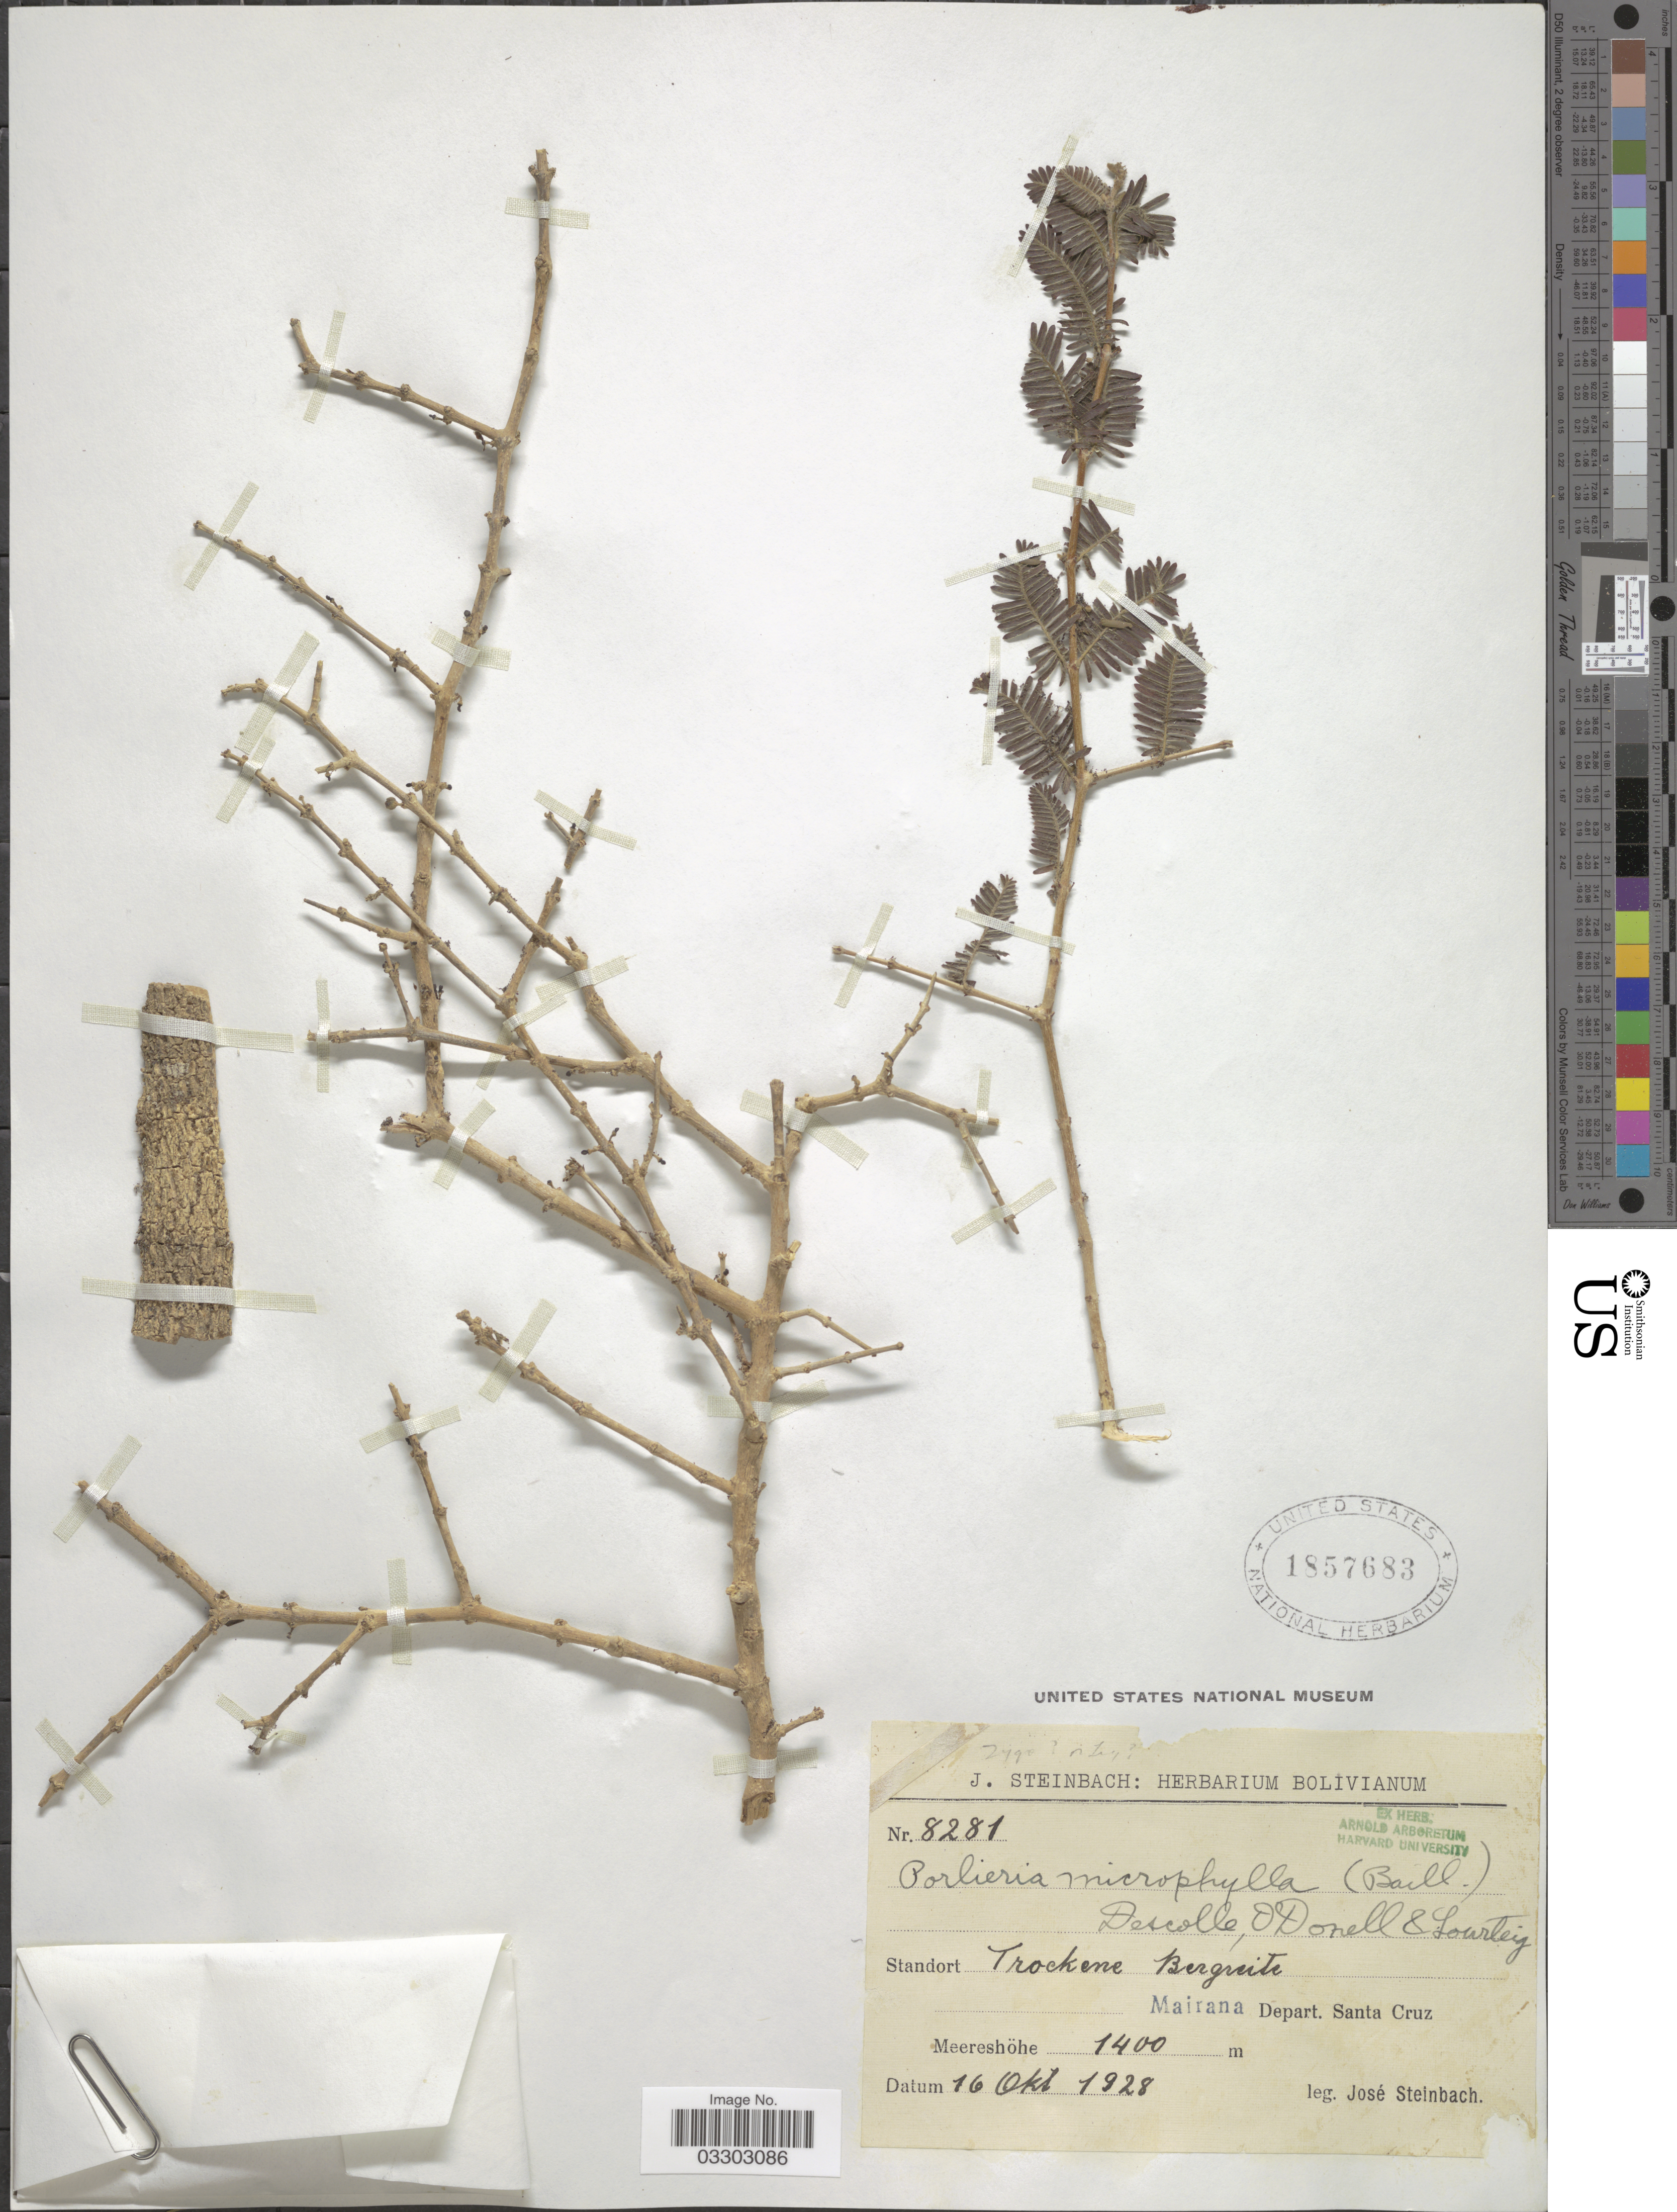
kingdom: Plantae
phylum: Tracheophyta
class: Magnoliopsida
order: Zygophyllales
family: Zygophyllaceae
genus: Porlieria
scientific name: Porlieria microphylla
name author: (Baill.) Descole et al.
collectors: J. Steinbach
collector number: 8281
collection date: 1928-10-16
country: Bolivia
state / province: Santa Cruz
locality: Standort Trockene Berguite. Mairana Depart. Santa Cruz.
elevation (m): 1400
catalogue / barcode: US 1857683